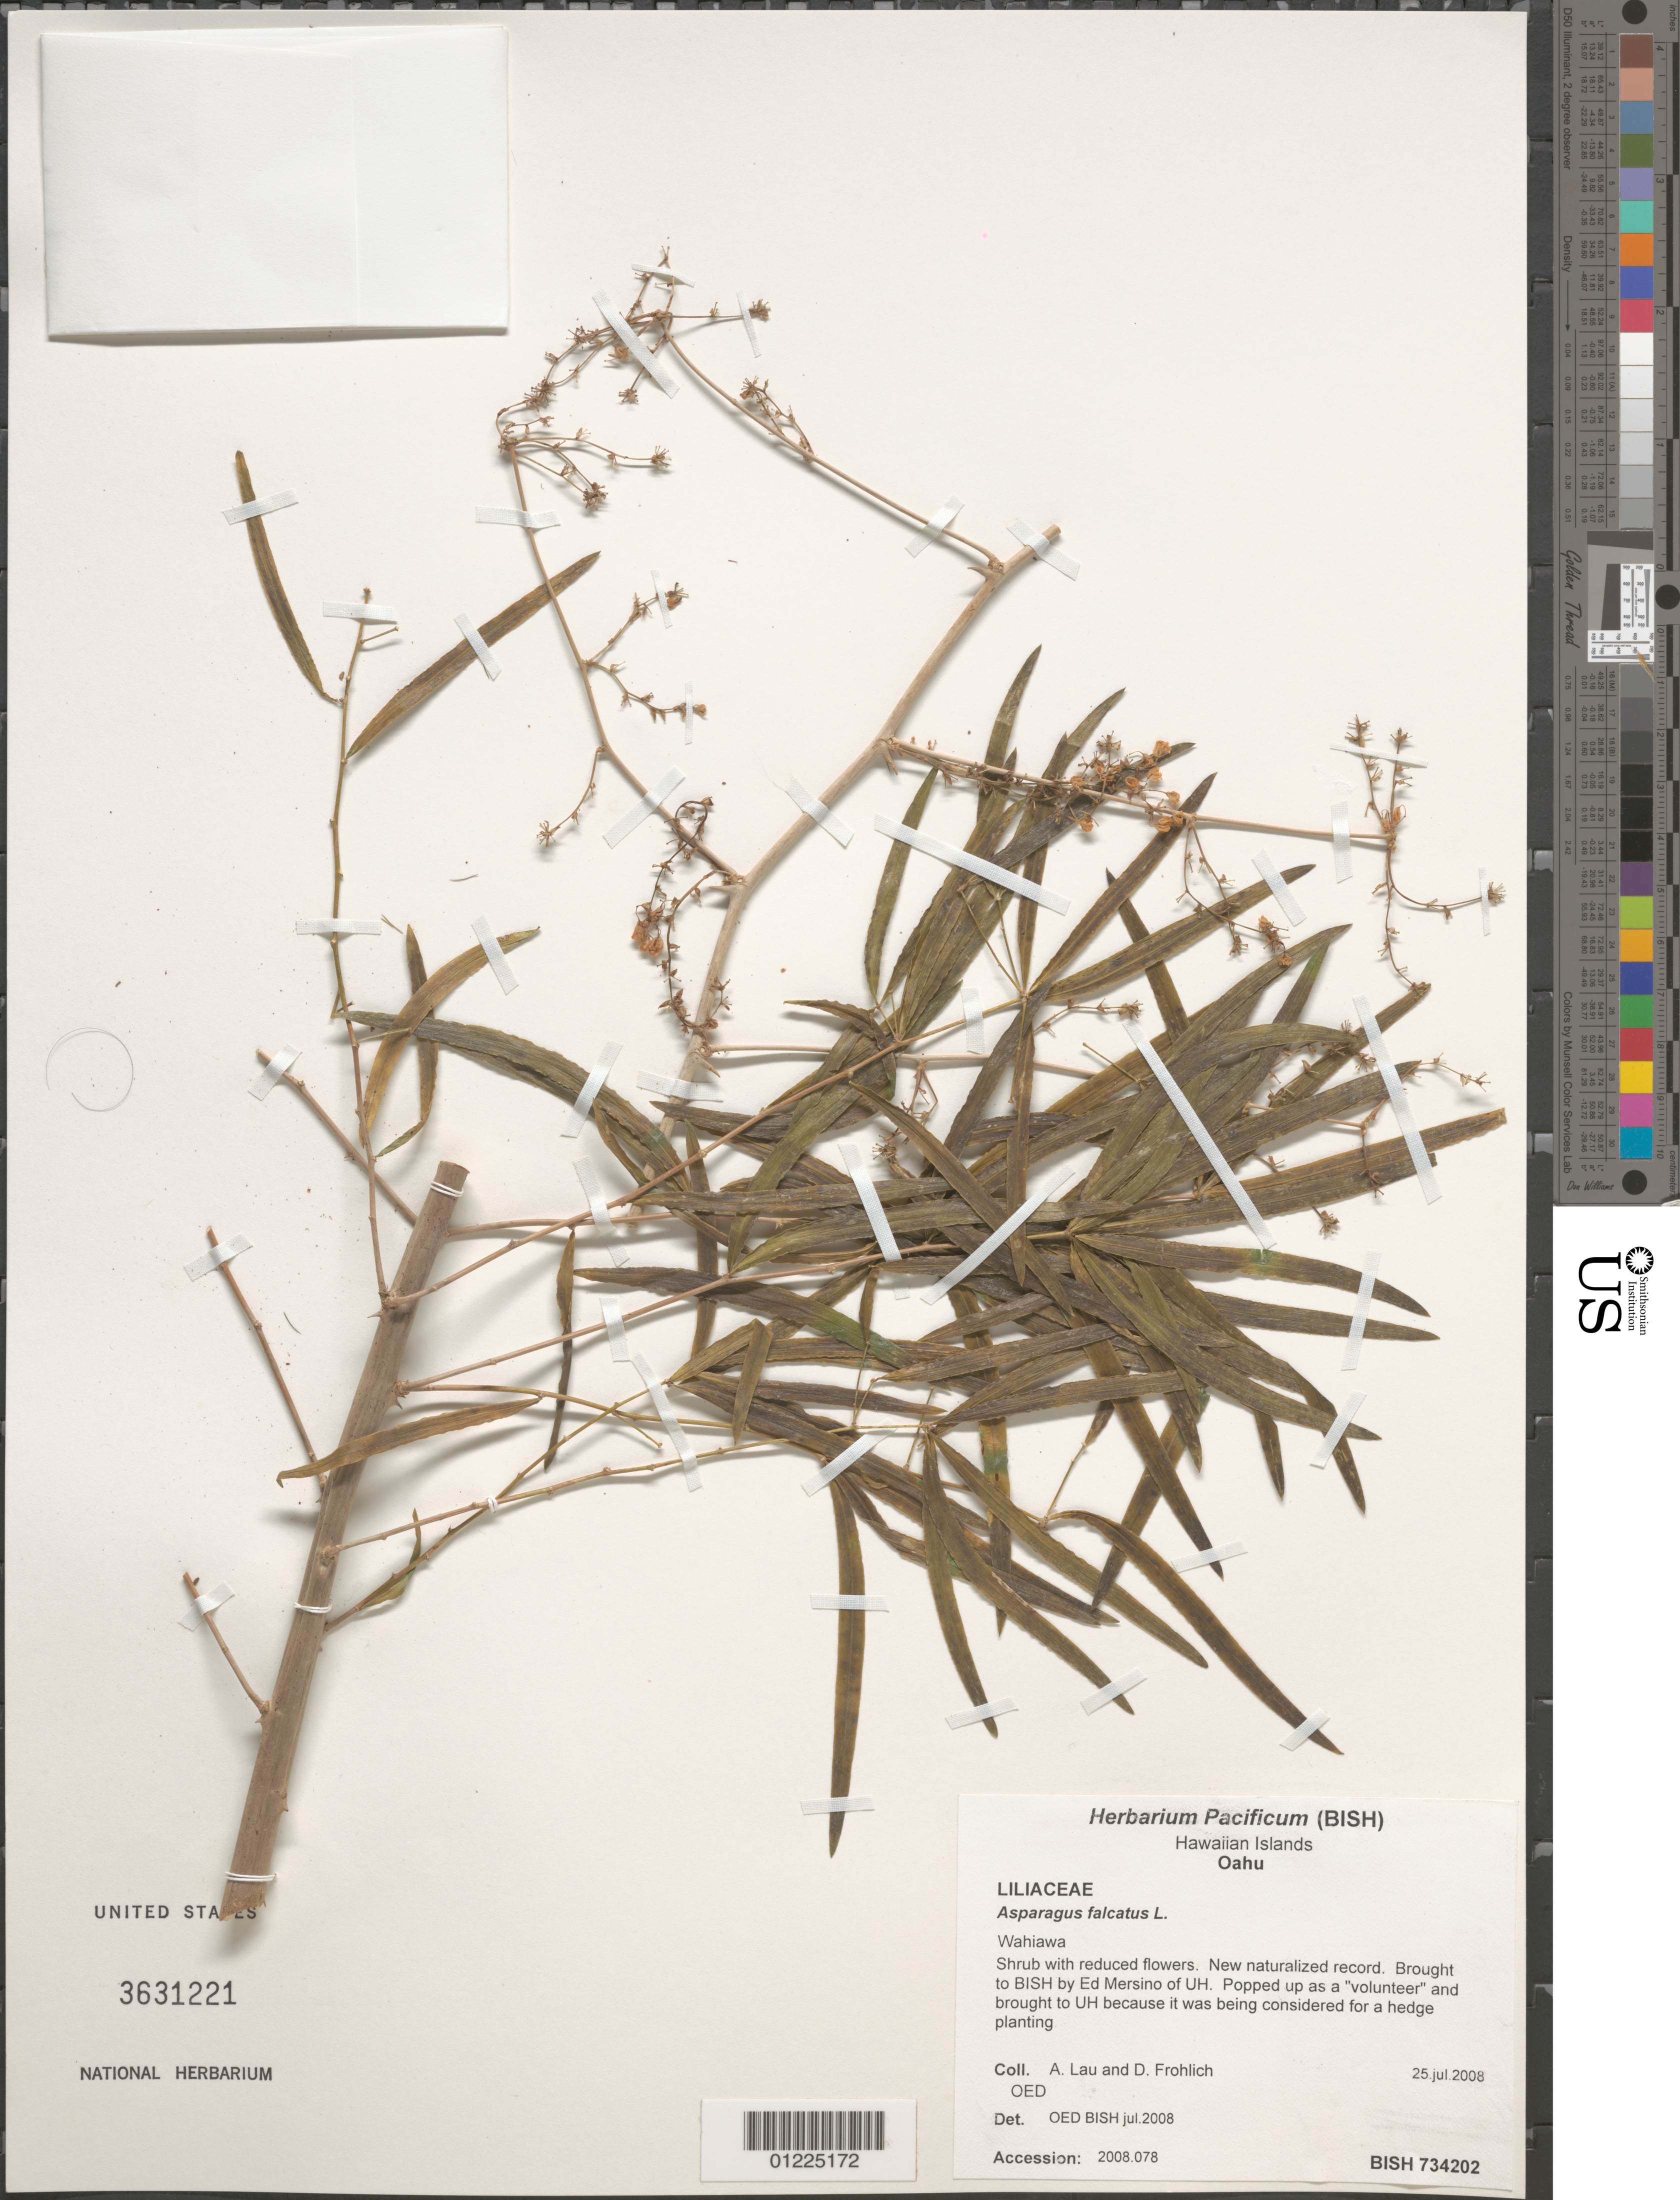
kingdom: Plantae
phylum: Tracheophyta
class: Liliopsida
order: Asparagales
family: Asparagaceae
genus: Asparagus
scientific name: Asparagus falcatus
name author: L.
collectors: A. Lau & D. Frohlich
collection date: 2008-07-25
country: United States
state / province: Hawaii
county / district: Honolulu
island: Oahu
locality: Wahiawa.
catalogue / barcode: US 3631221